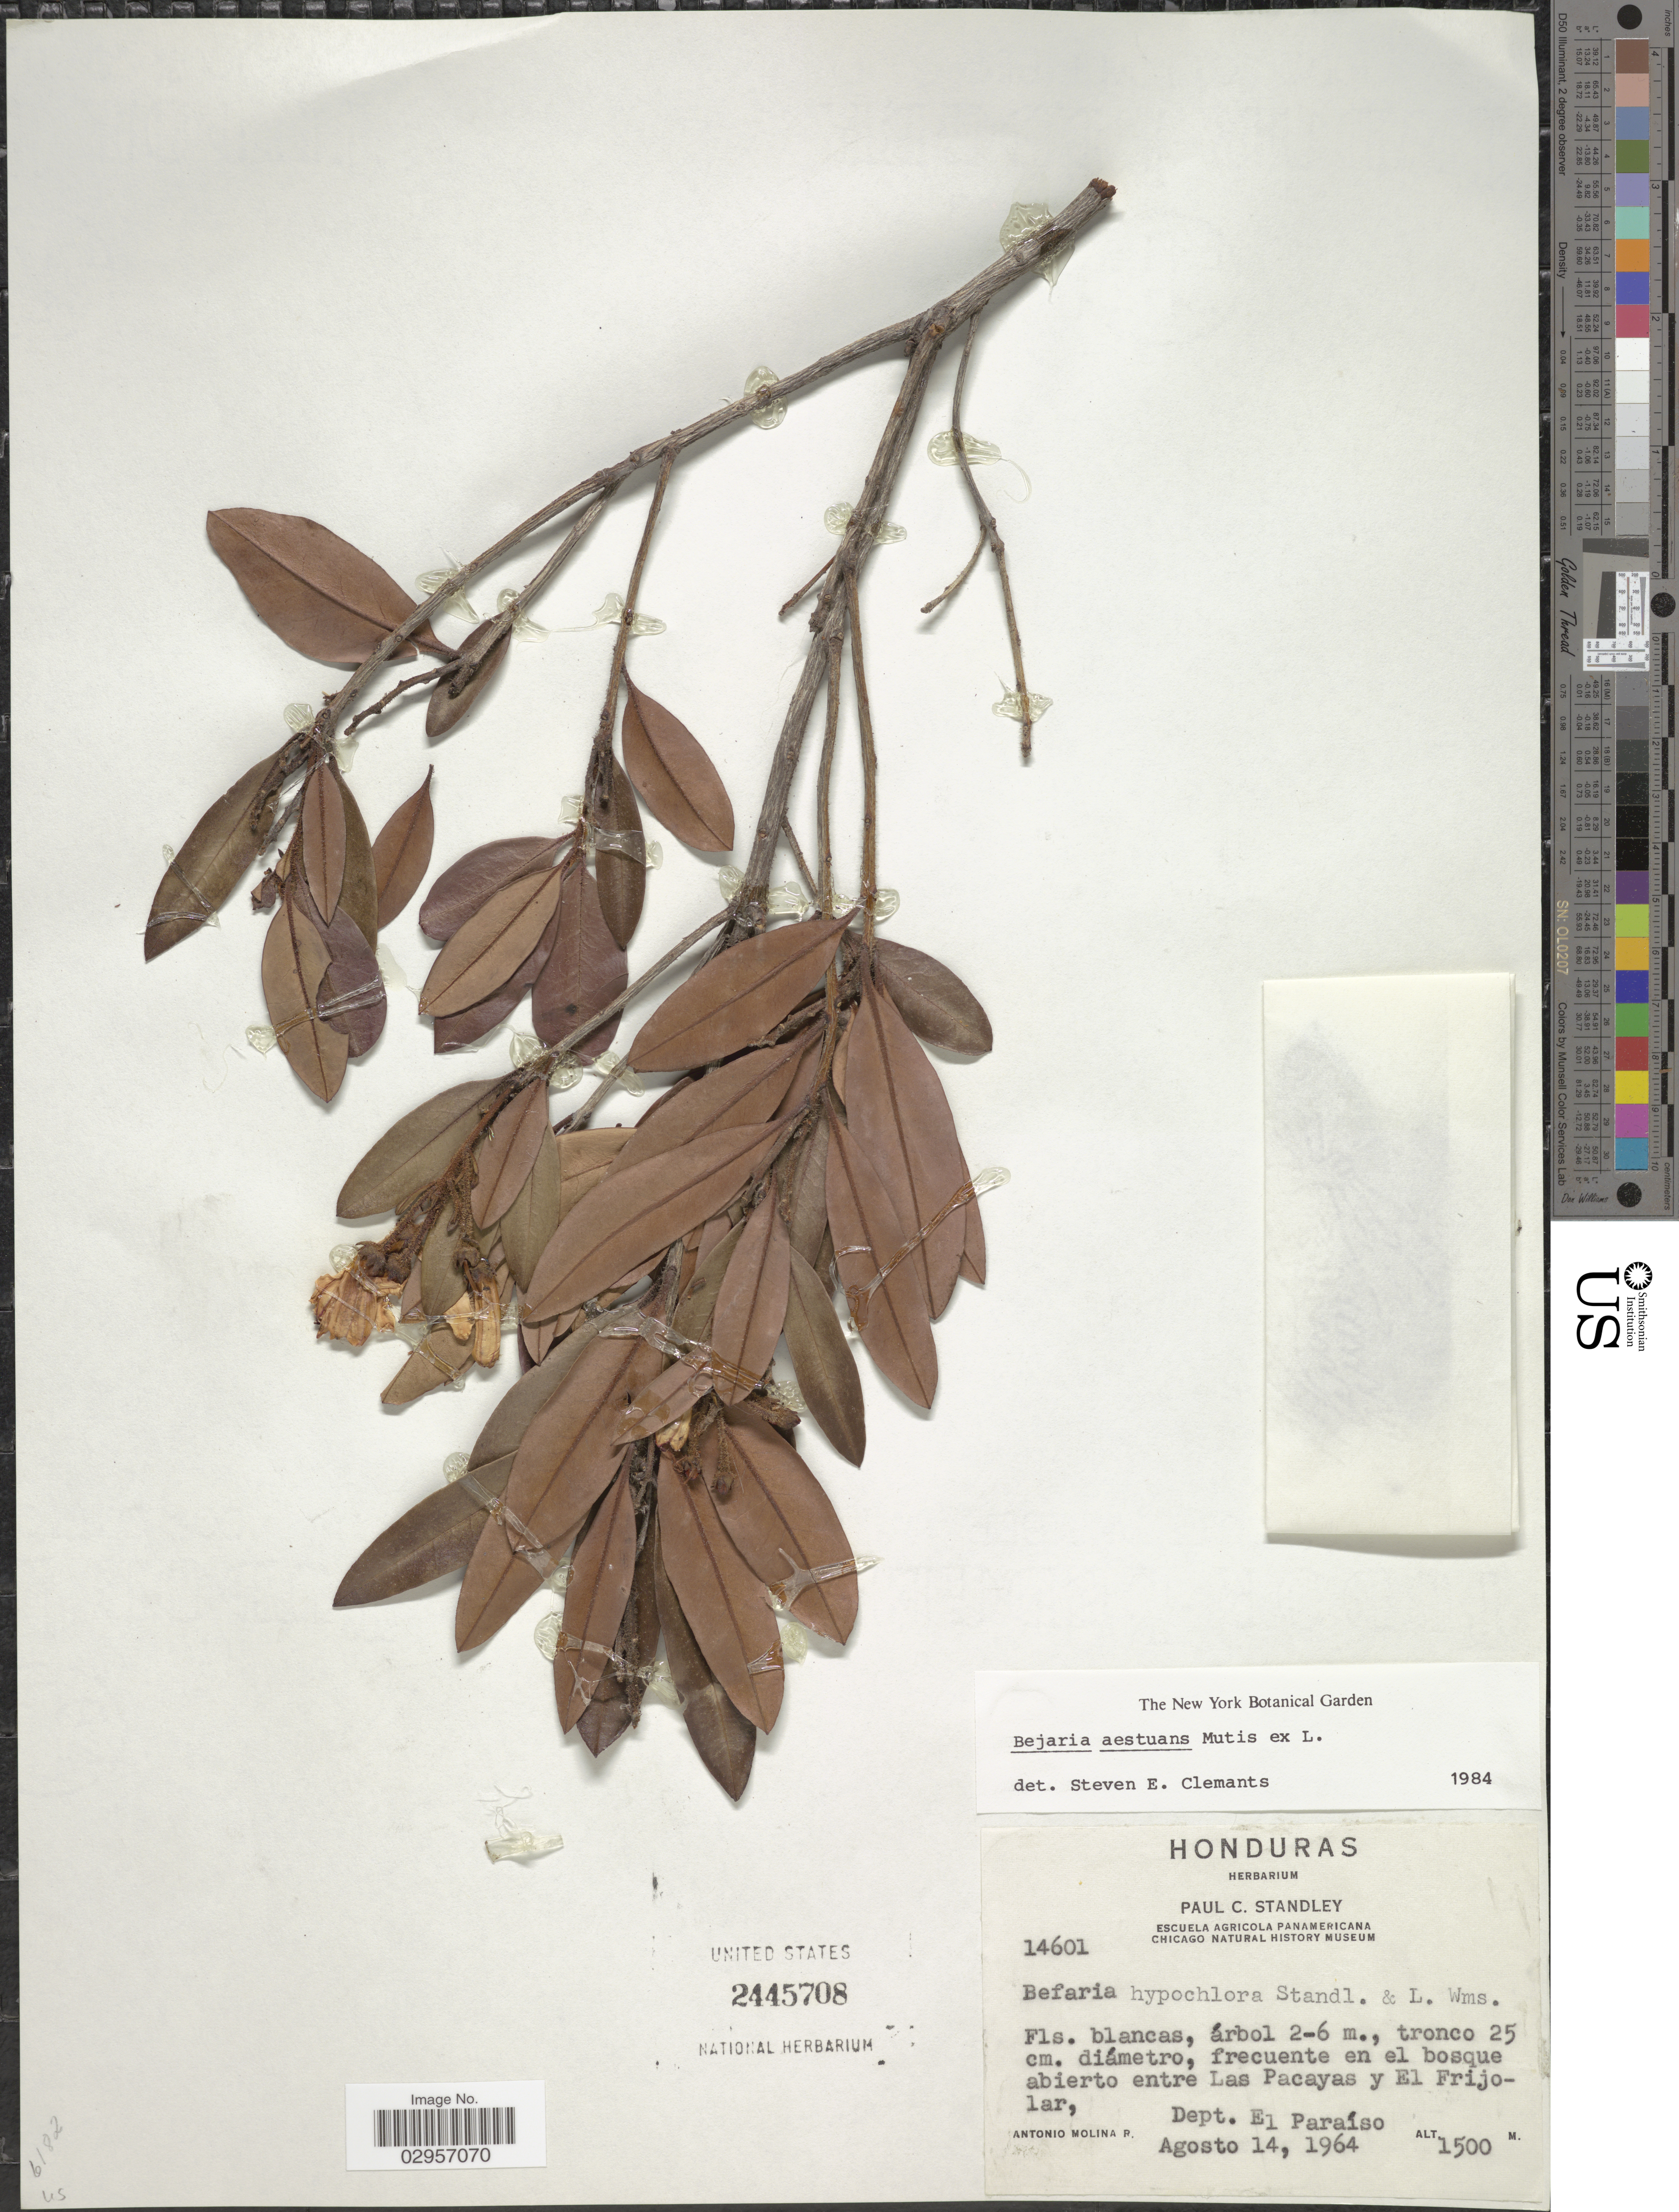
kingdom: Plantae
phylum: Tracheophyta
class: Magnoliopsida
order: Ericales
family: Ericaceae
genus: Befaria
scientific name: Befaria aestuans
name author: Mutis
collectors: A. Molina R.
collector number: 14601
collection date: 1964-08-14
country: Honduras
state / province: El Paraíso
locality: Frecuente en el bosque abierto entre Las Pacayas y El Frijolar, Dept. El Paraíso.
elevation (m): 1500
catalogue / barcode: US 2445708